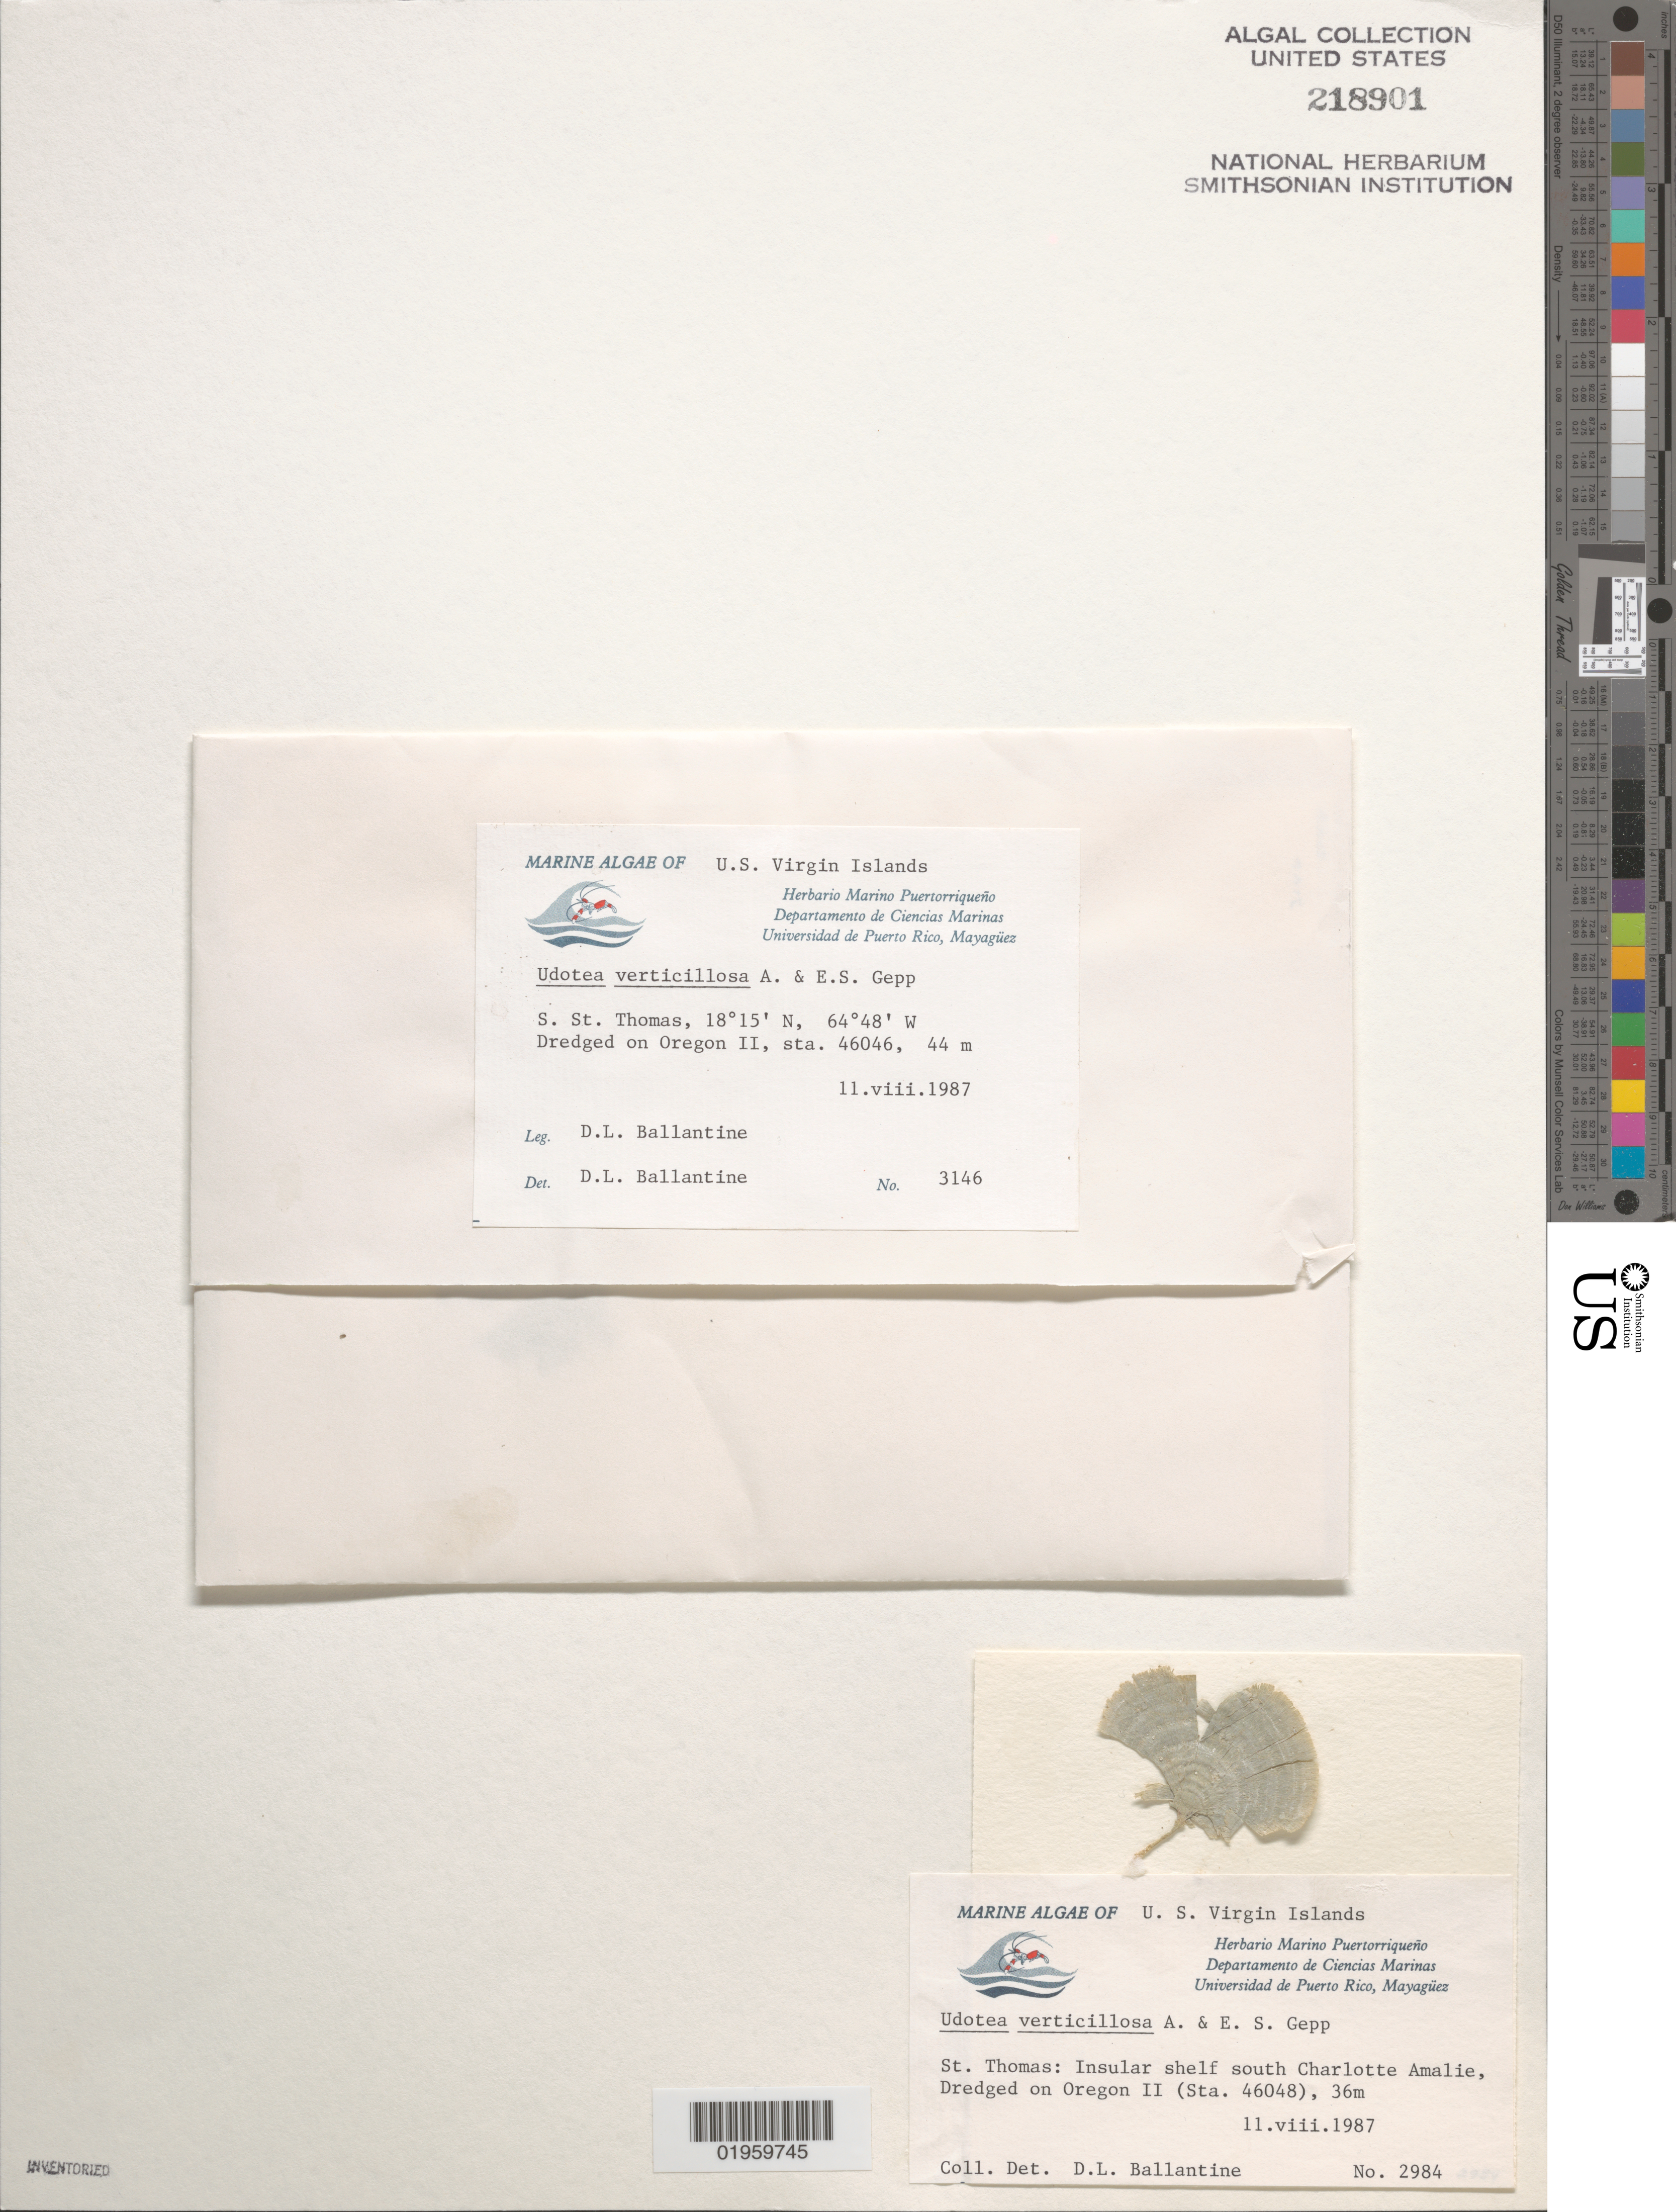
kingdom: Plantae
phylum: Chlorophyta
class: Ulvophyceae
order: Bryopsidales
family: Udoteaceae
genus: Udotea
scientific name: Udotea verticillosa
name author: A. Gepp & E. Gepp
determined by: Ballantine, D. L.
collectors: D.L. Ballantine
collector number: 3146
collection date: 1987-08-11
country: U.S. Virgin Islands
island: St. Thomas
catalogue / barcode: US 218901